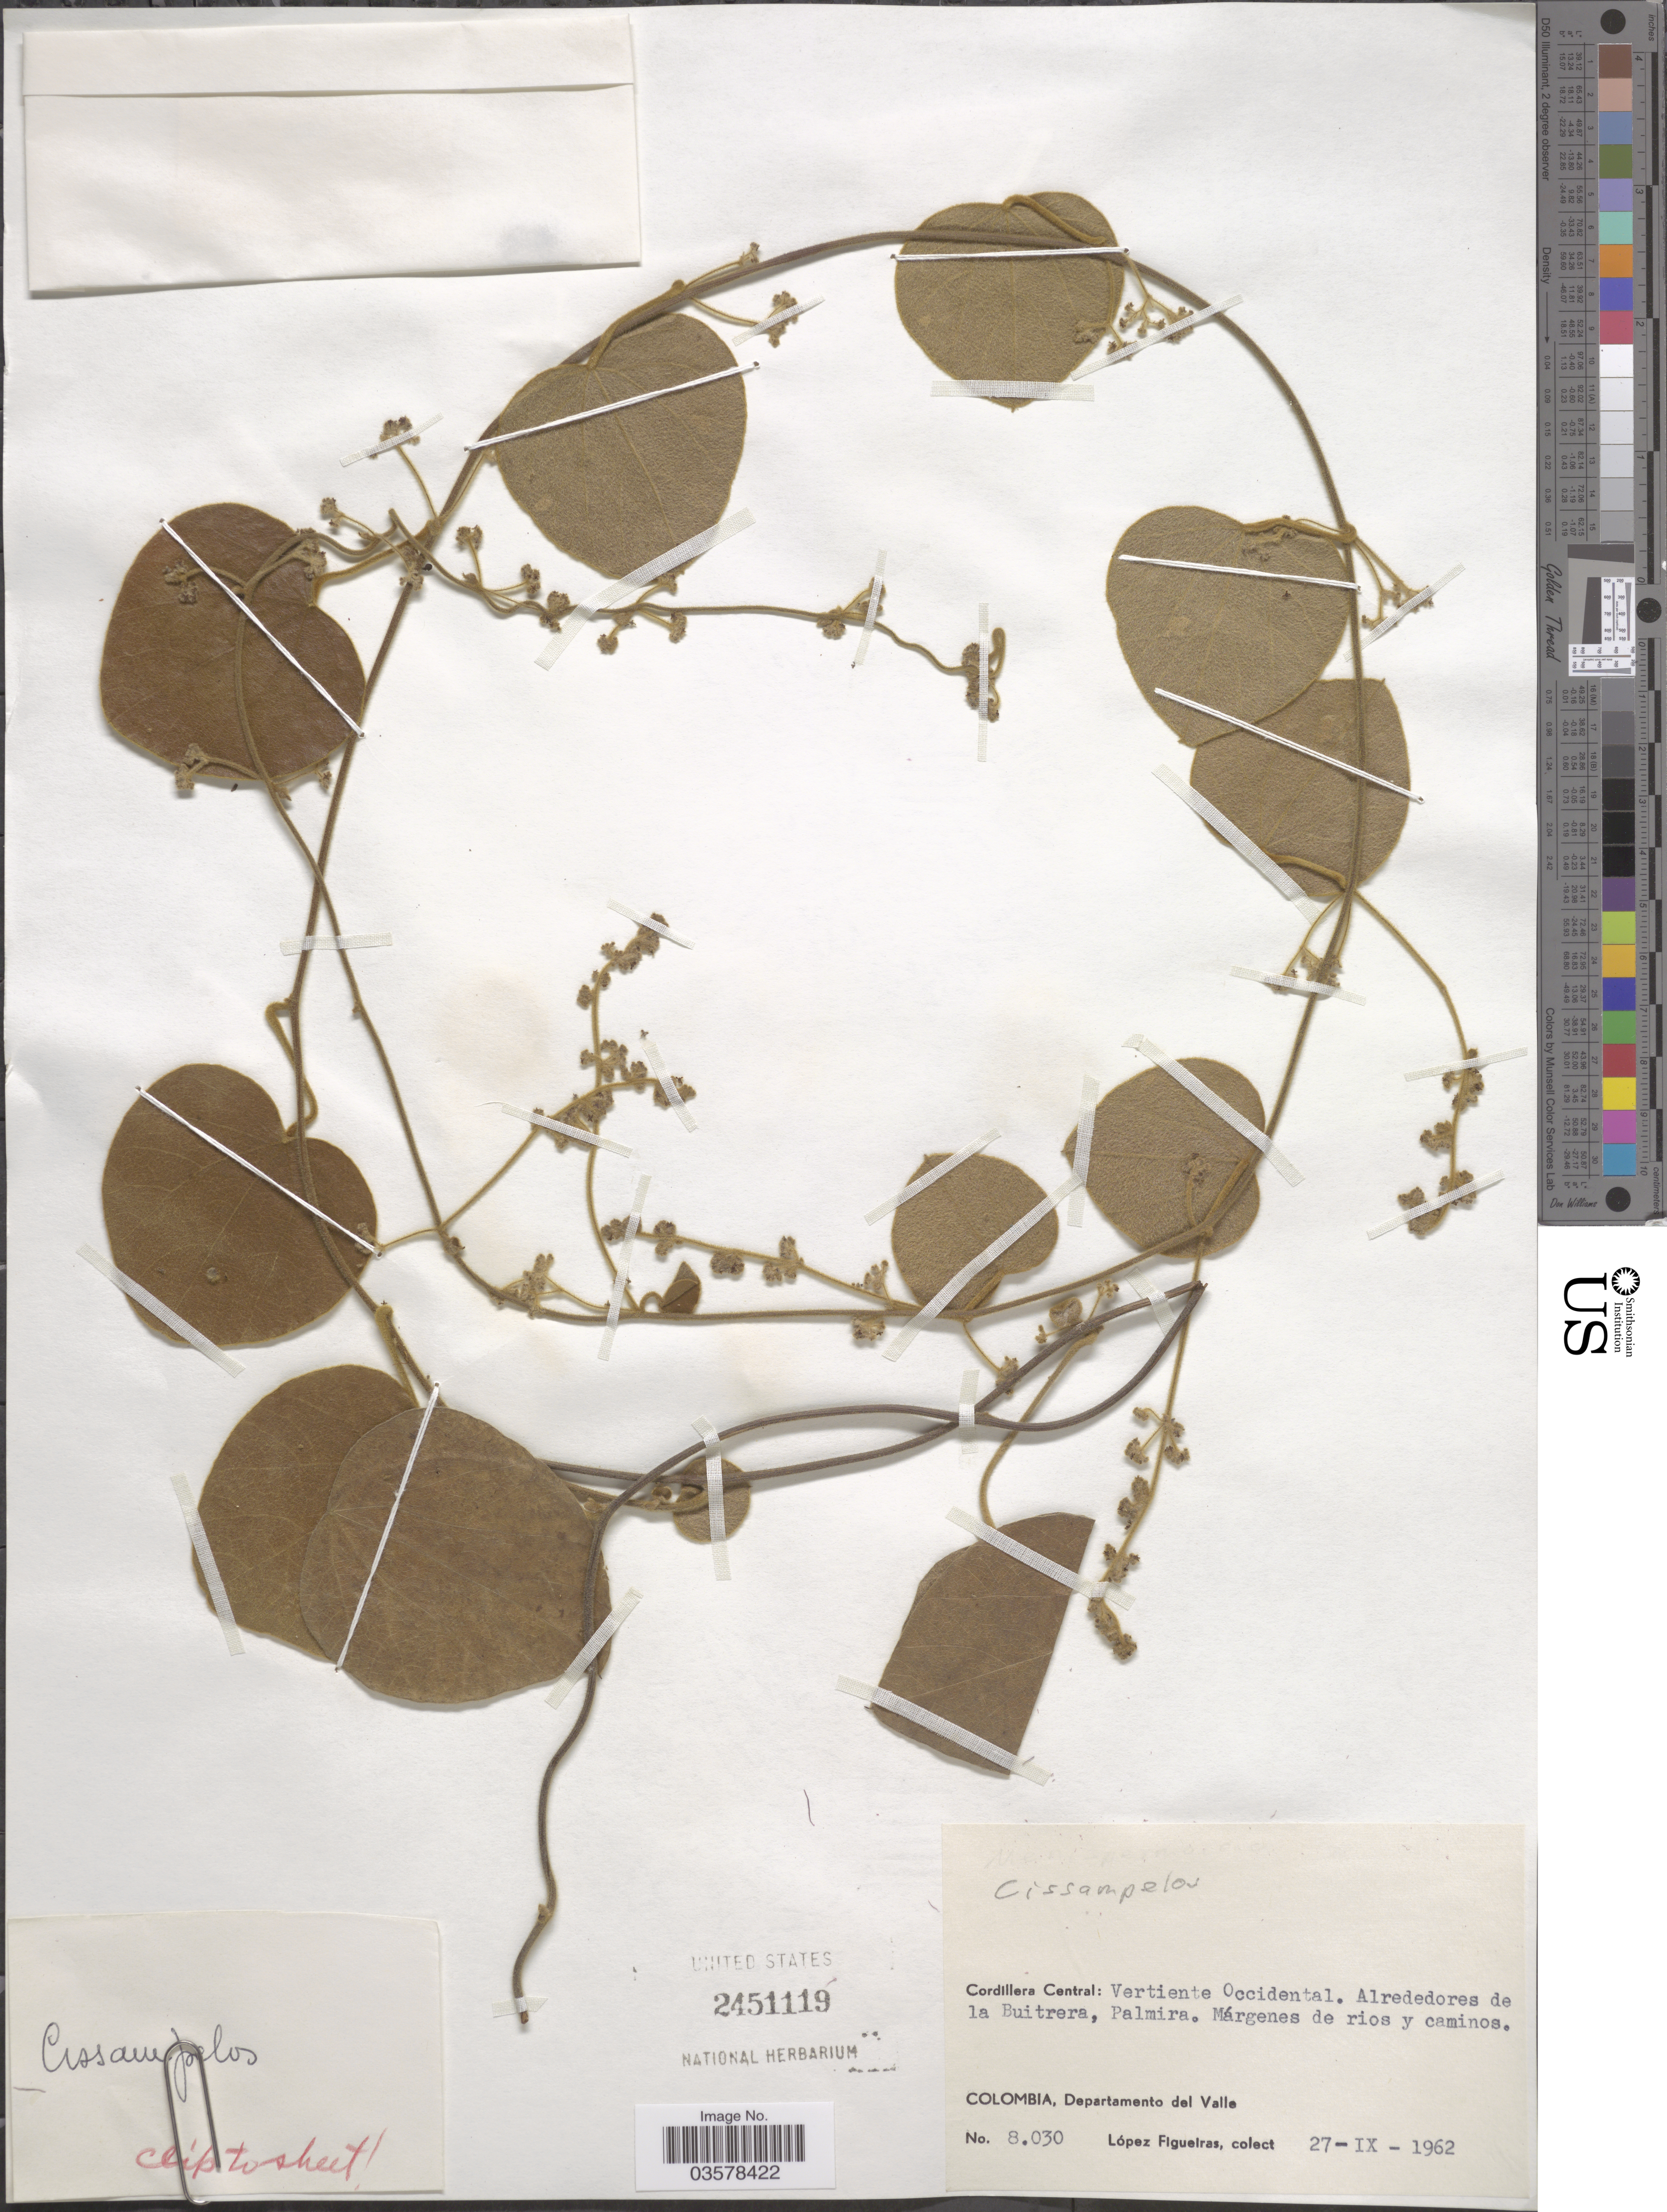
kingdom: Plantae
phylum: Tracheophyta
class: Magnoliopsida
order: Ranunculales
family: Menispermaceae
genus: Cissampelos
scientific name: Cissampelos sp.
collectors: M. López Figueiras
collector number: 8030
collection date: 1962-09-27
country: Colombia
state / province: Valle del Cauca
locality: Cordillera Central: Vertiente Occidental. Alrededores de la Buitrera, Palmira. Márgenes de ríos y caminos. Departamento del Valle.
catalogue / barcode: US 2451119